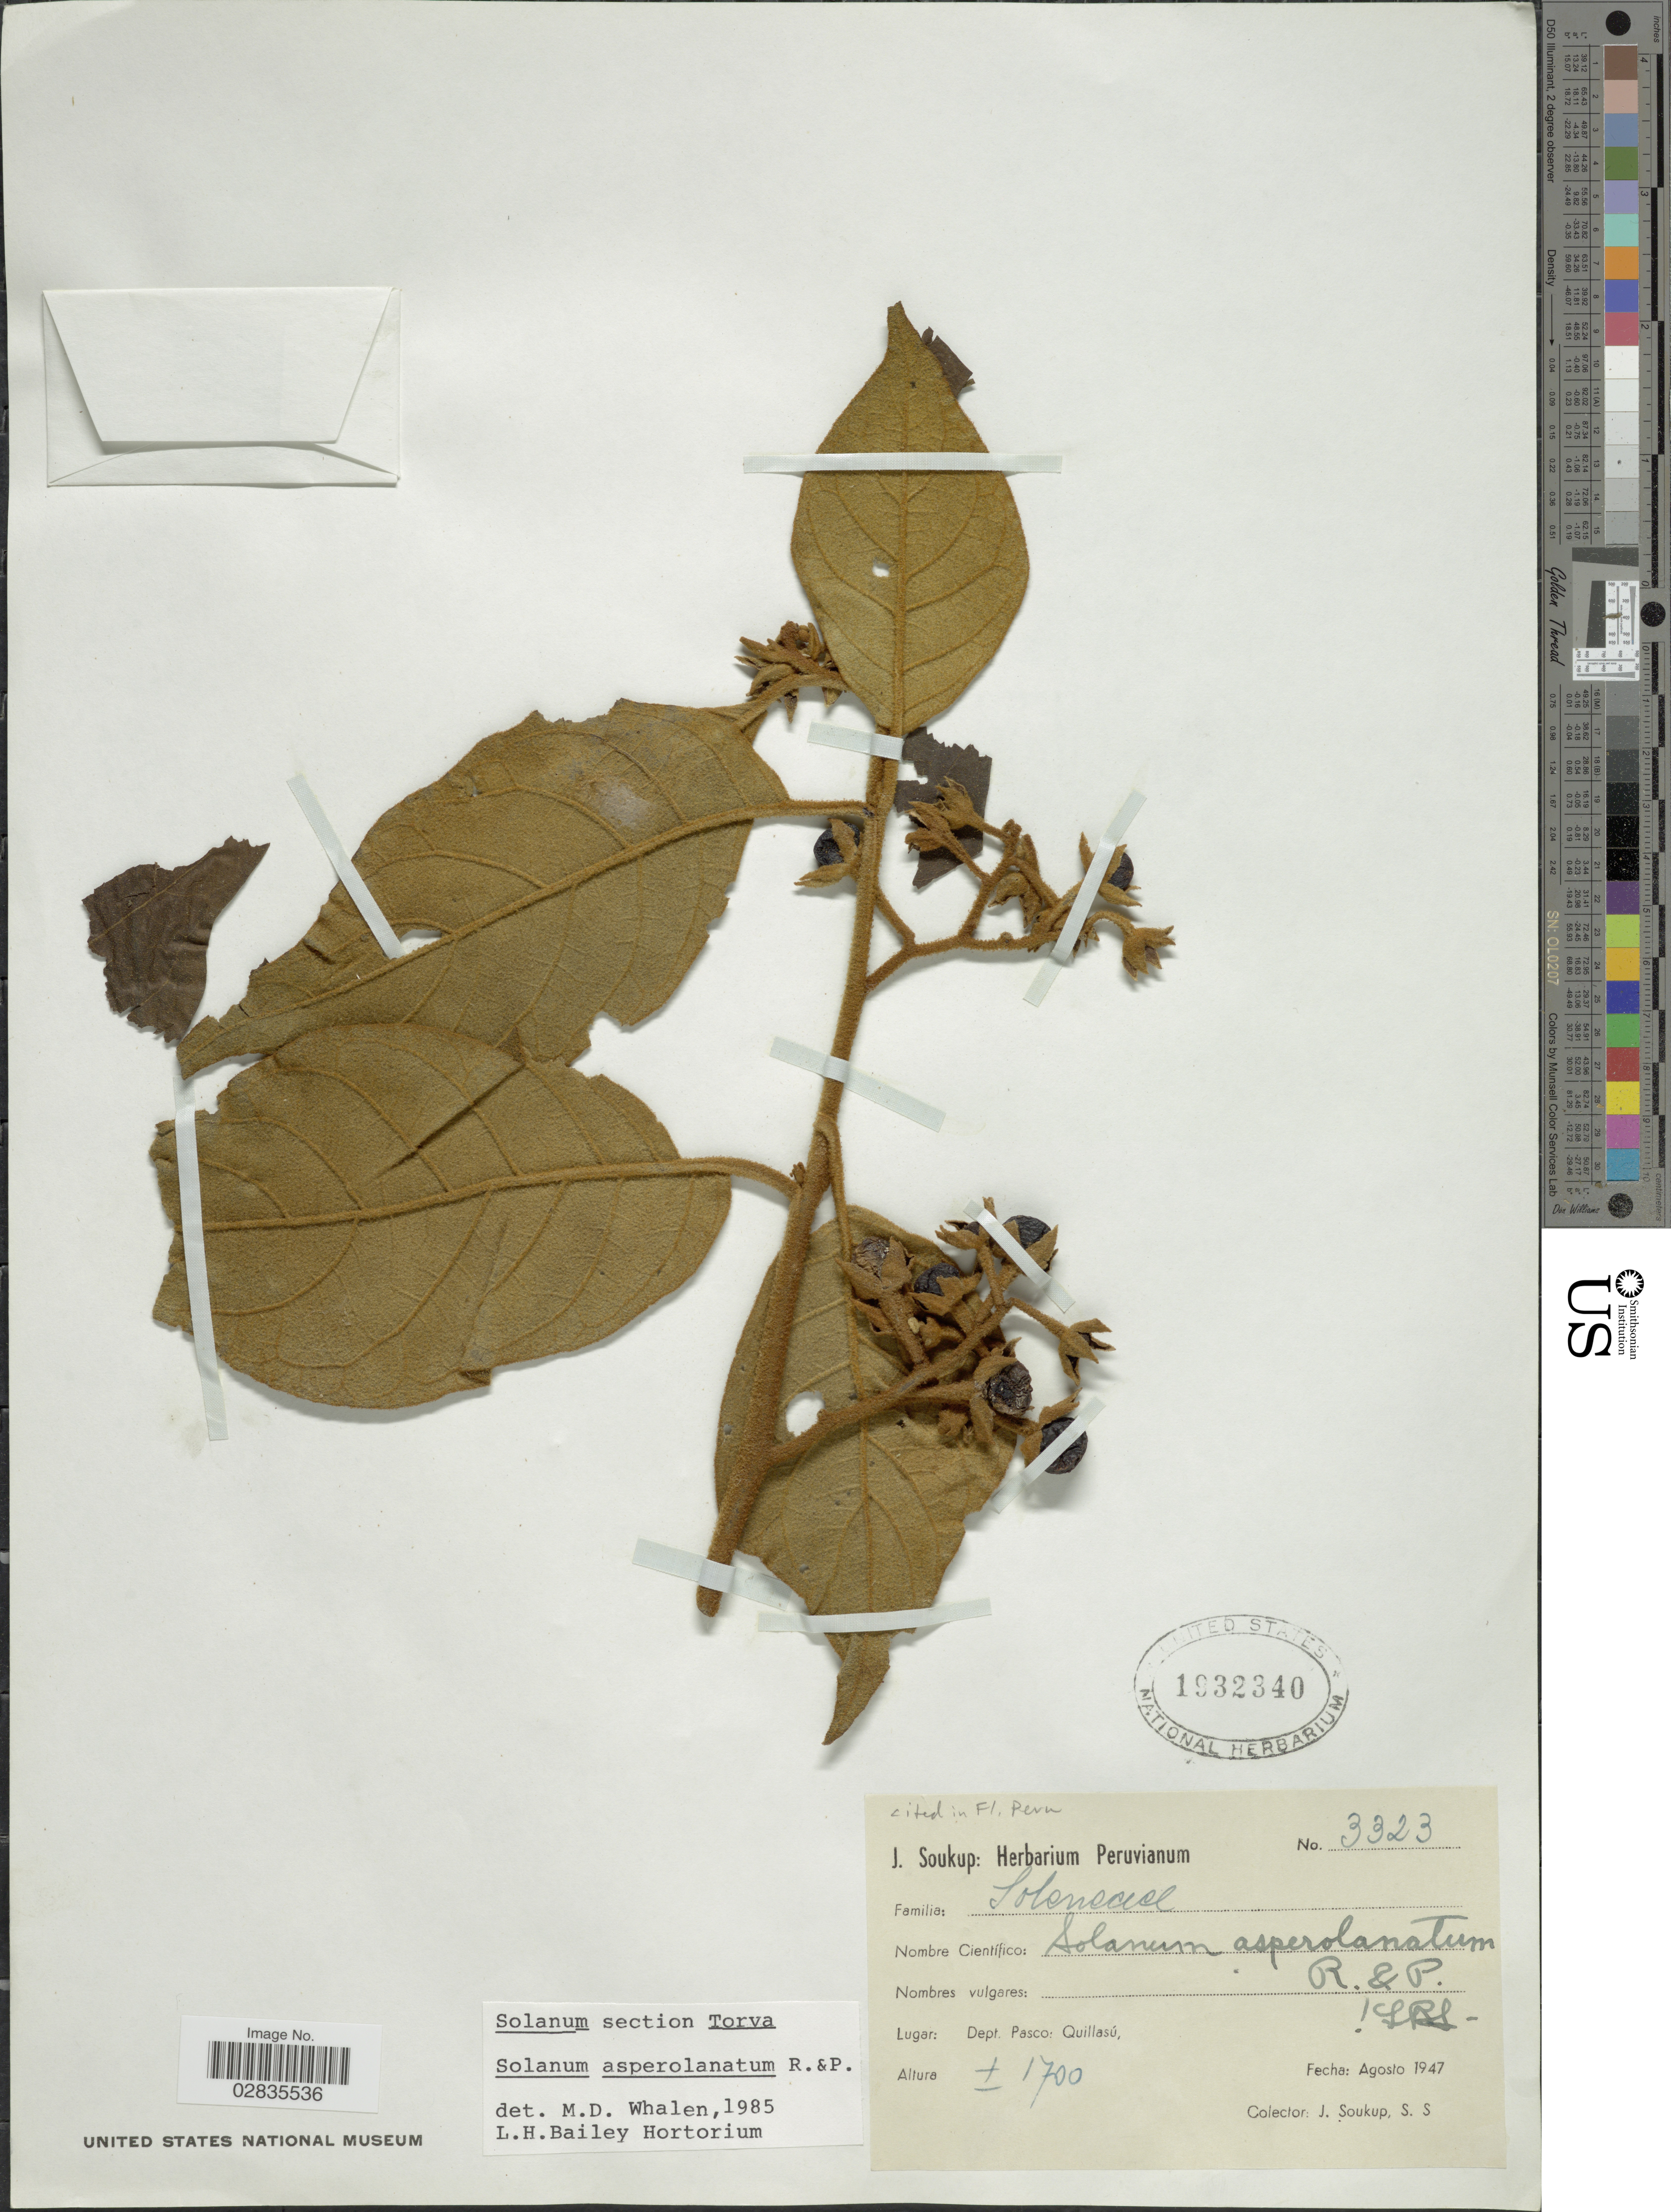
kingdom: Plantae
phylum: Tracheophyta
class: Magnoliopsida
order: Solanales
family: Solanaceae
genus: Solanum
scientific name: Solanum asperolanatum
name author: Ruiz & Pav.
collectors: J. Soukup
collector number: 3323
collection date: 1947-08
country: Peru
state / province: Pasco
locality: Dept. Pasco: Quillasú.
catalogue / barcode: US 1932340